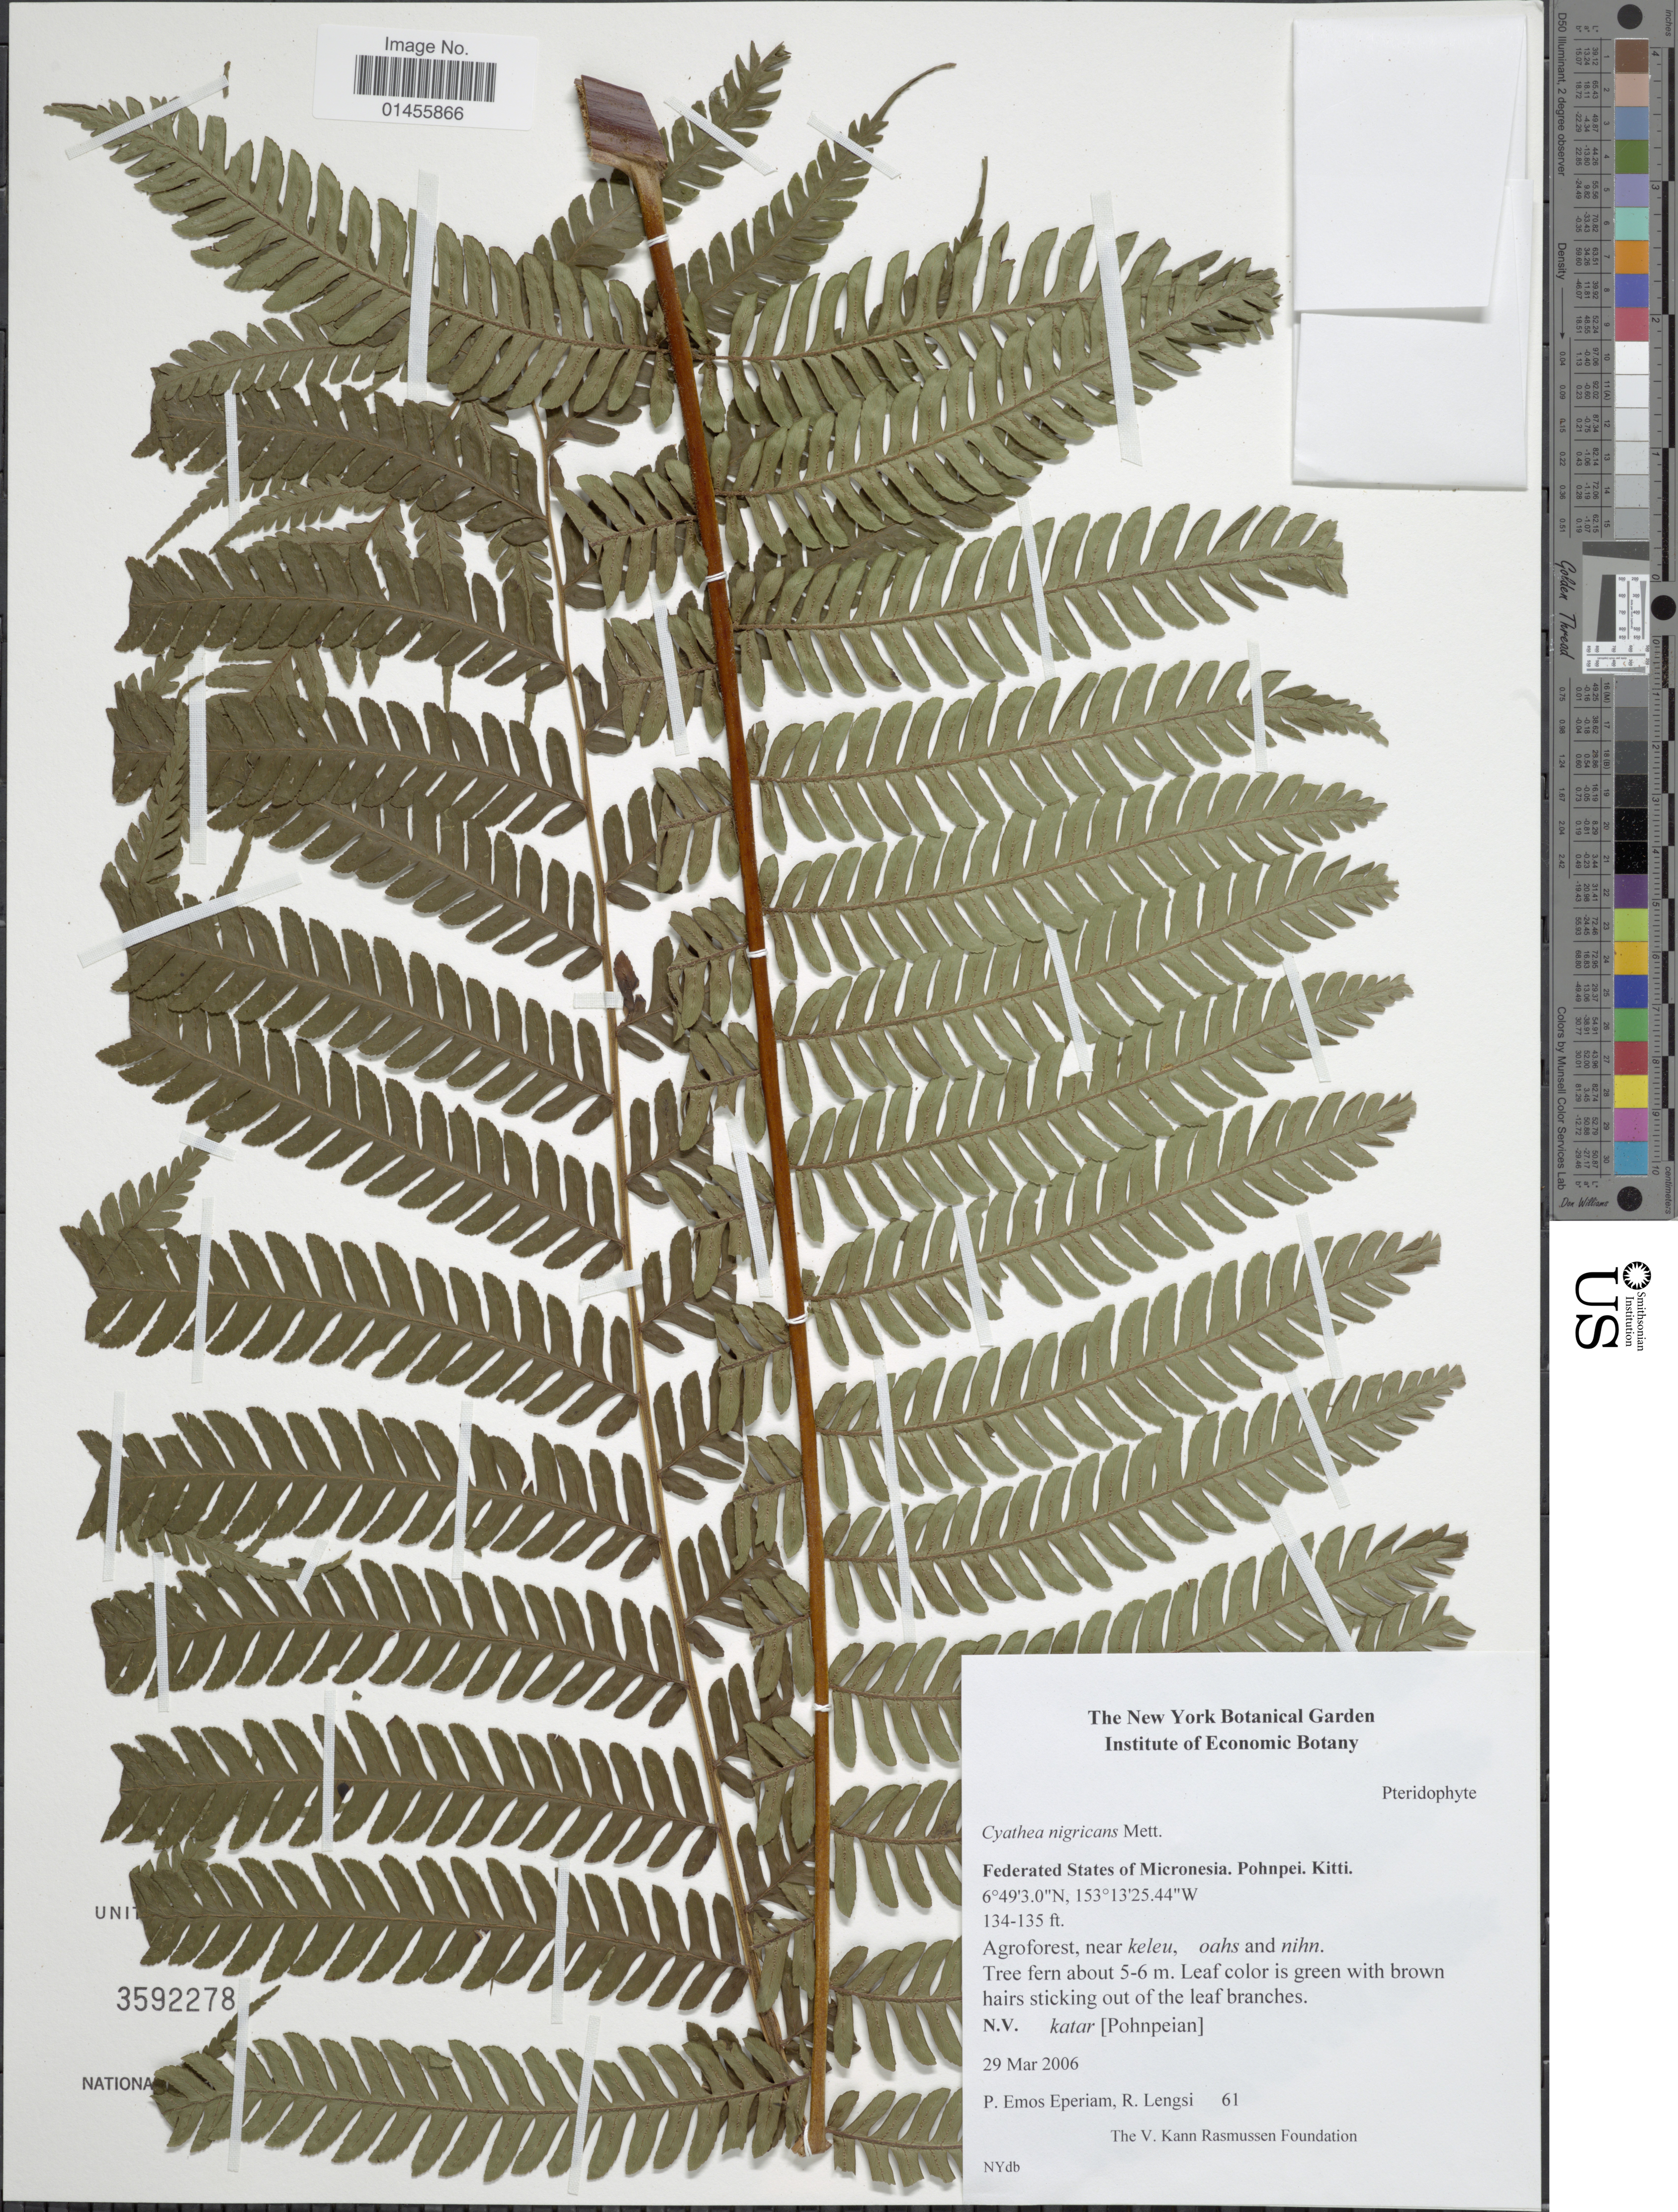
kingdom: Plantae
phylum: Tracheophyta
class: Polypodiopsida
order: Cyatheales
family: Cyatheaceae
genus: Sphaeropteris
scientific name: Sphaeropteris nigricans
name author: (Mett.) R.M. Tryon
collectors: P. Eperiam & R. Lengsi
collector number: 61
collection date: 2006-03-29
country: Micronesia, Federated States of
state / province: Pohnpei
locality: Kitti. Agrofest, near Keleu, oahs and nihn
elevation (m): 41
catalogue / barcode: US 3592278